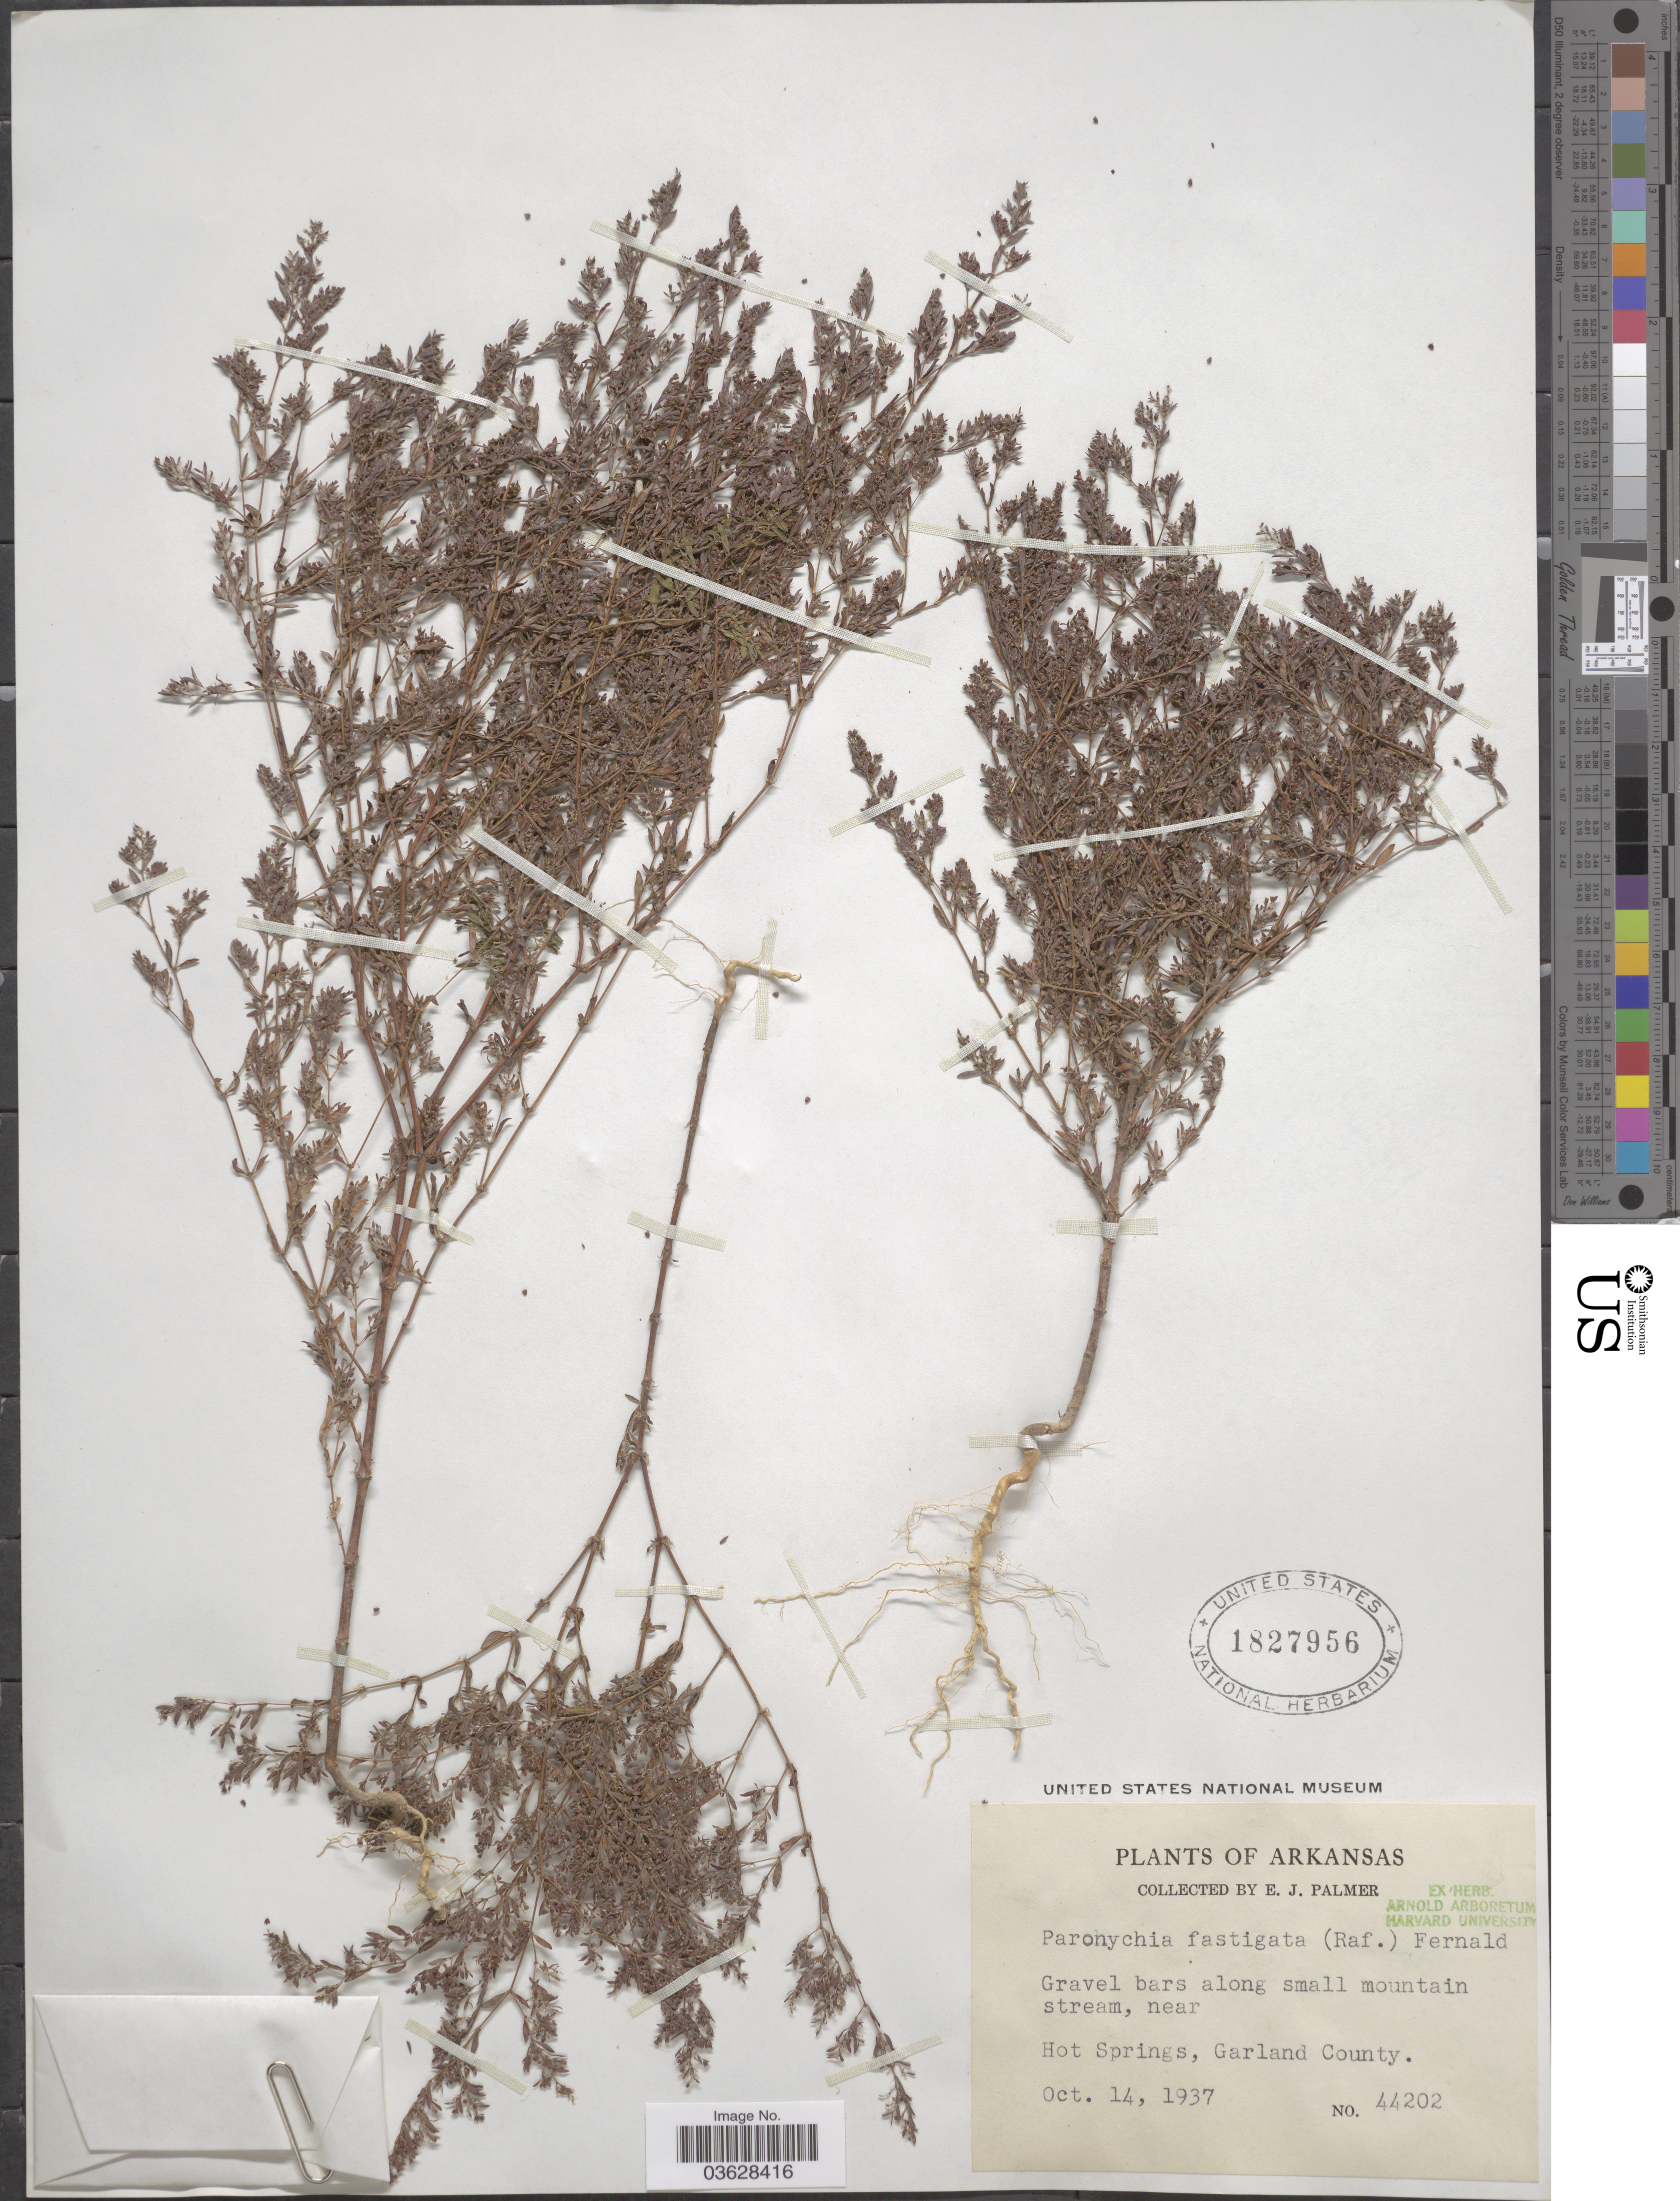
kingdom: Plantae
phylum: Tracheophyta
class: Magnoliopsida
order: Caryophyllales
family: Caryophyllaceae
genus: Paronychia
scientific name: Paronychia fastigiata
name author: (Raf.) Fernald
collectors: E. J. Palmer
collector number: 44202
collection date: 1937-10-14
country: United States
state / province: Arkansas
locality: Along small mountain stream, near Hot Springs, Garland County.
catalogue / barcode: US 1827956